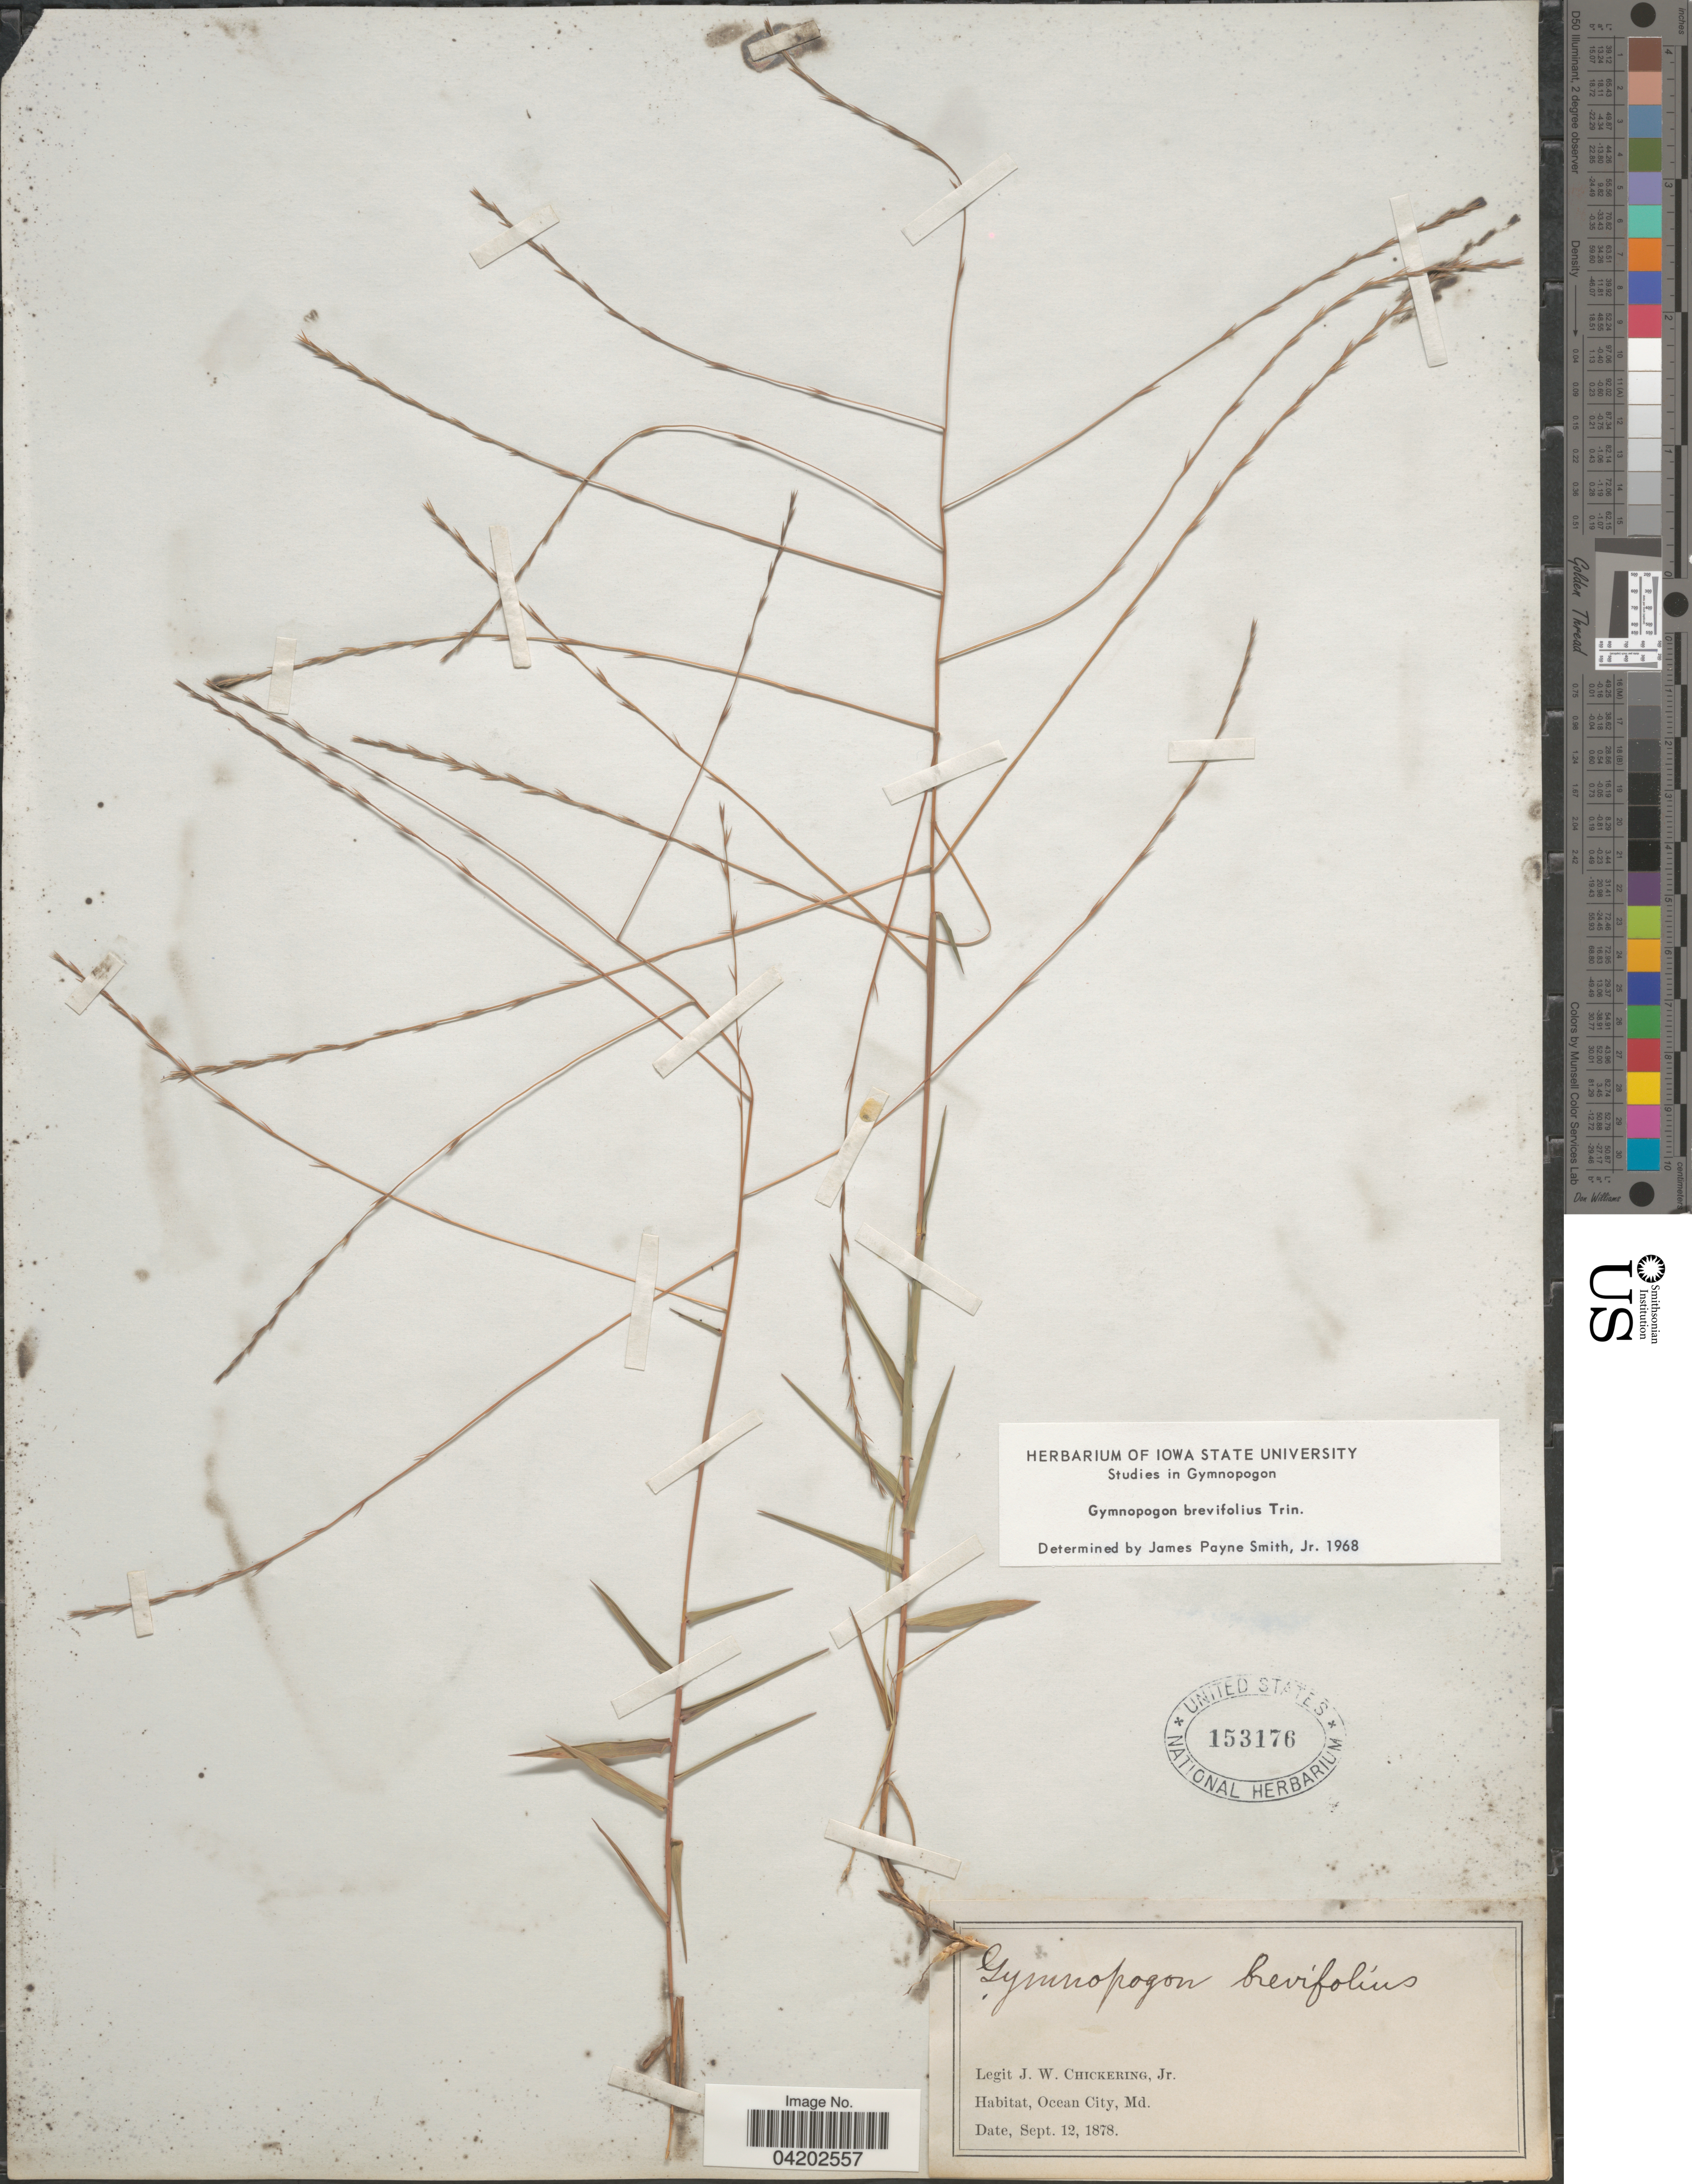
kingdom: Plantae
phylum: Tracheophyta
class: Liliopsida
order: Poales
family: Poaceae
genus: Gymnopogon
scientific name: Gymnopogon brevifolius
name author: Trin.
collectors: J. W. Chickering Jr.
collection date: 1878-09-12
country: United States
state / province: Maryland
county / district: Worcester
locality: Ocean City.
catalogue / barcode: US 153176